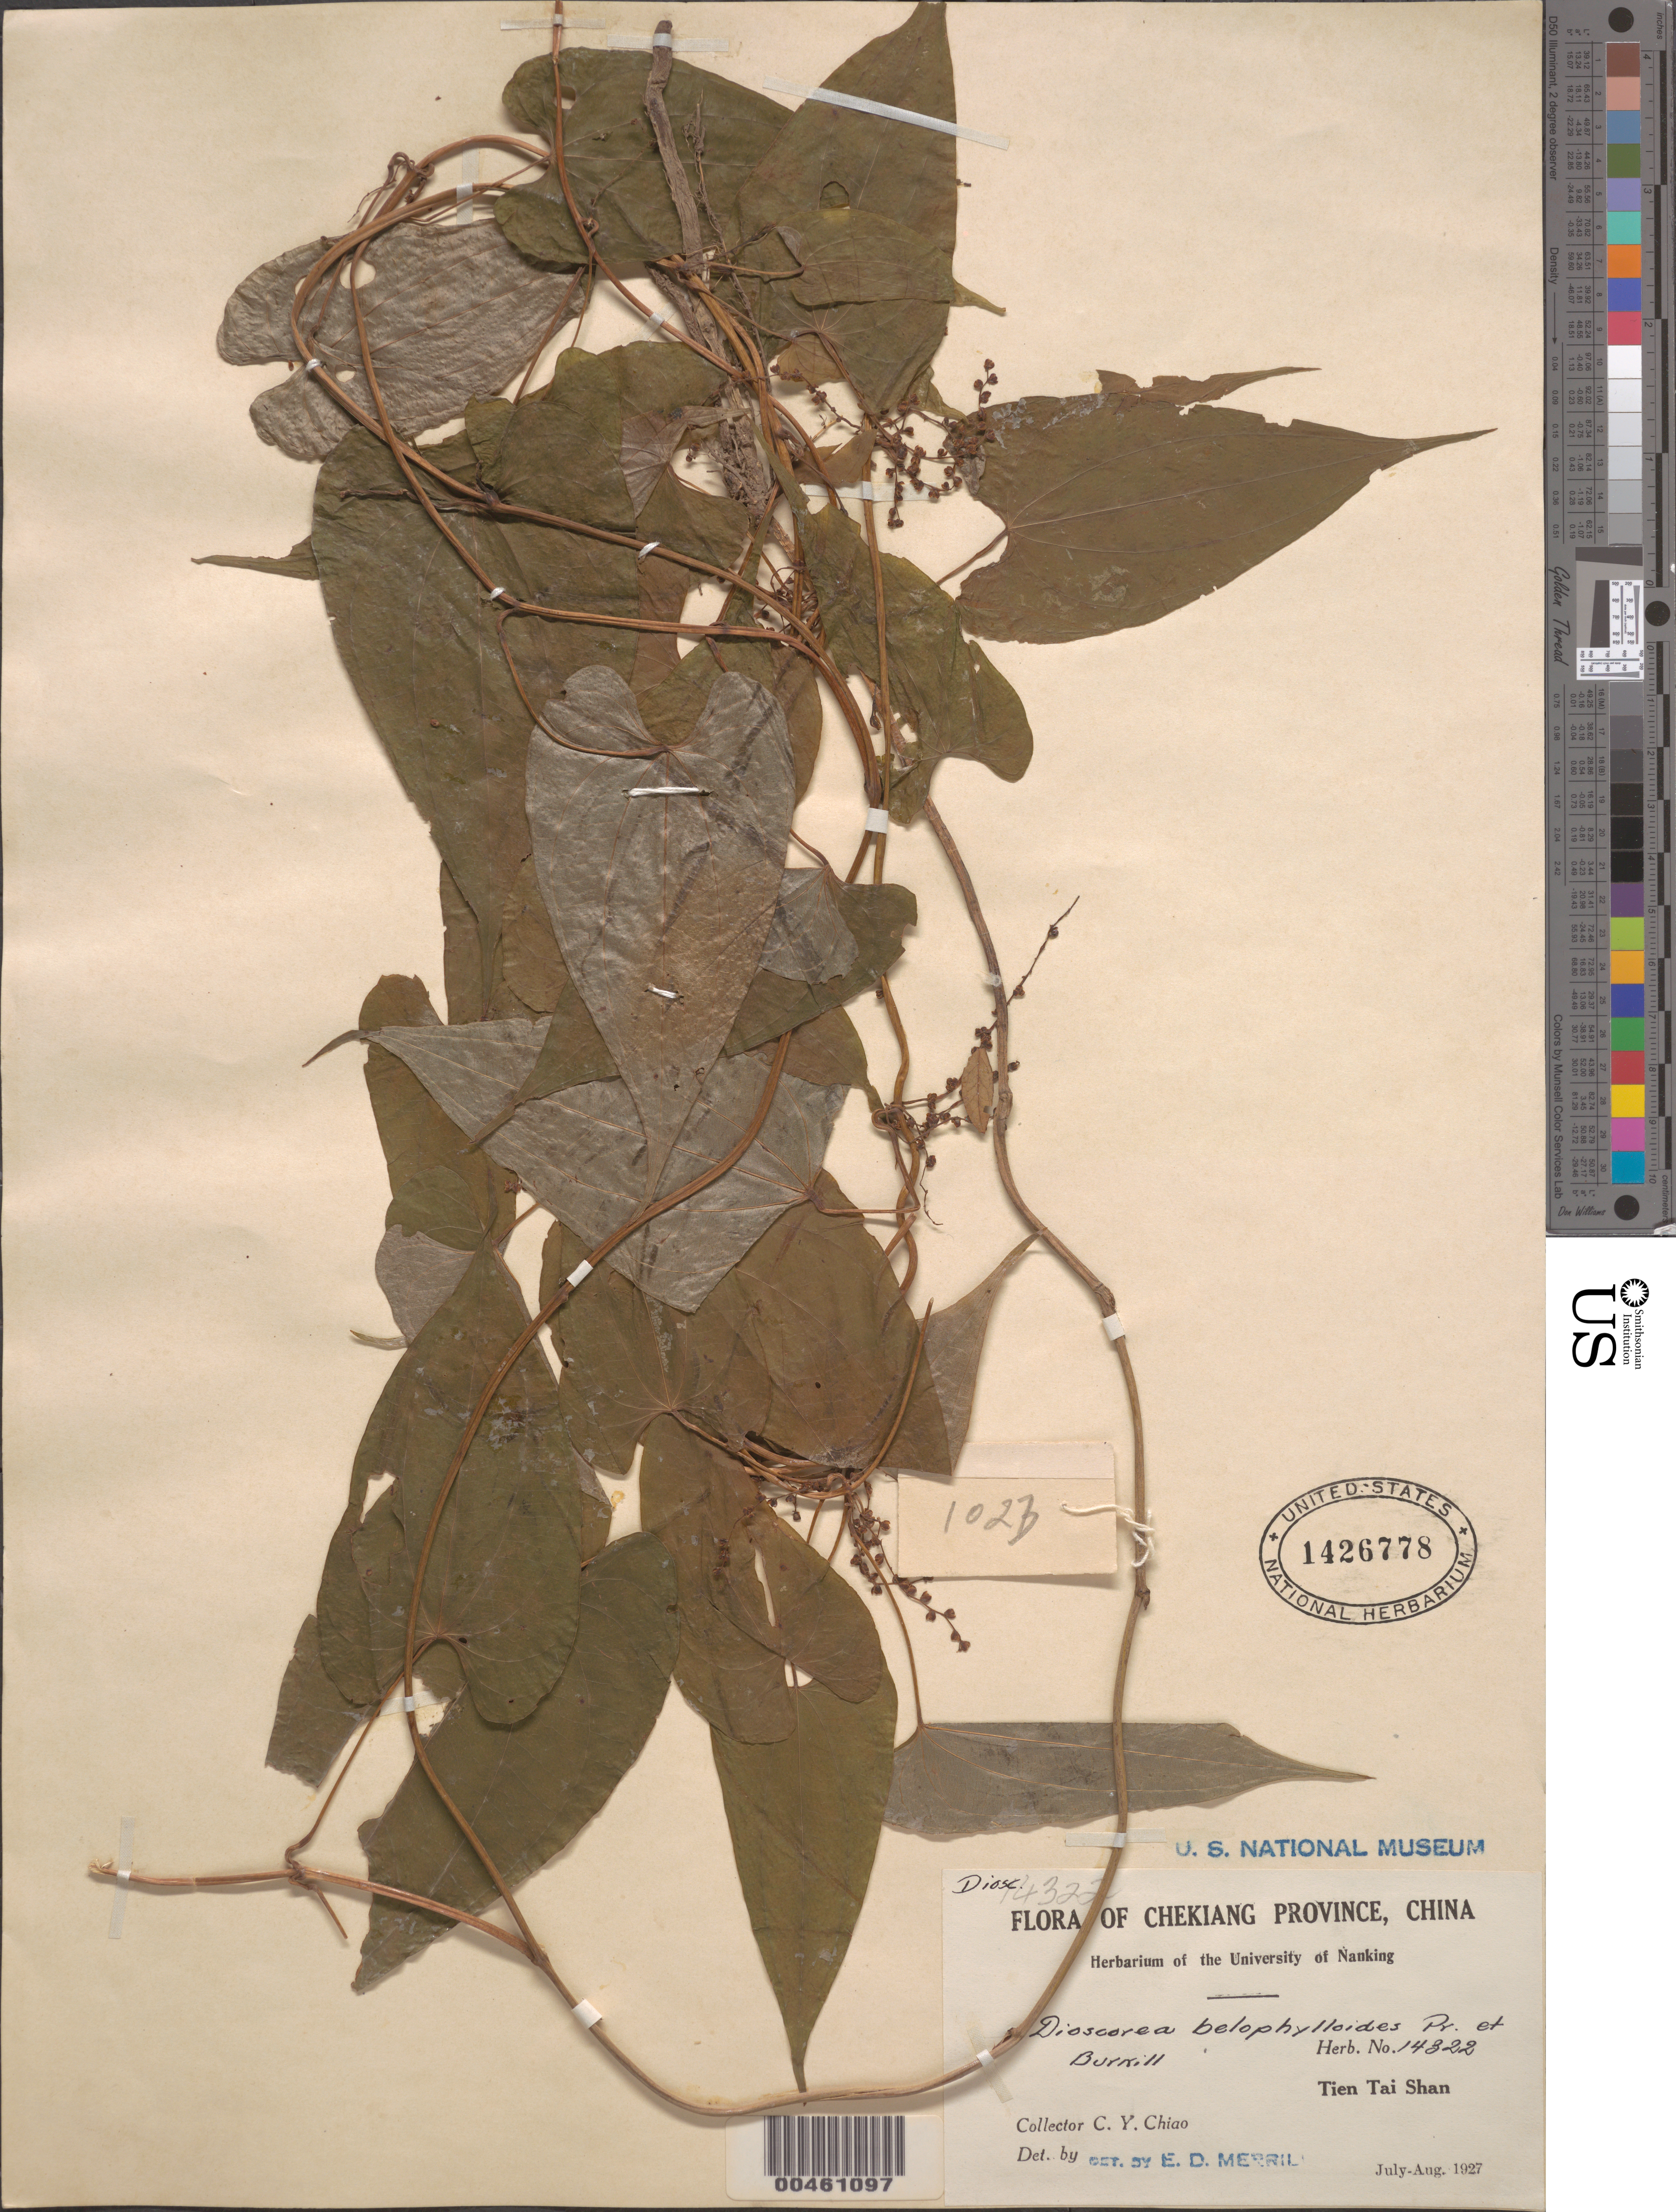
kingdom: Plantae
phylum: Tracheophyta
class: Liliopsida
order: Dioscoreales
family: Dioscoreaceae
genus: Dioscorea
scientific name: Dioscorea belophylloides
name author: Prain & Burkill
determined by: Merrill, Elmer D.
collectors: C. Y. Chiao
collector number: Herb. No. 14322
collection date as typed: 20 Jul 1927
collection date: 1927-07-20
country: China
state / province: Zhejiang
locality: Tien Tai Shan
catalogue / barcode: US 1426778